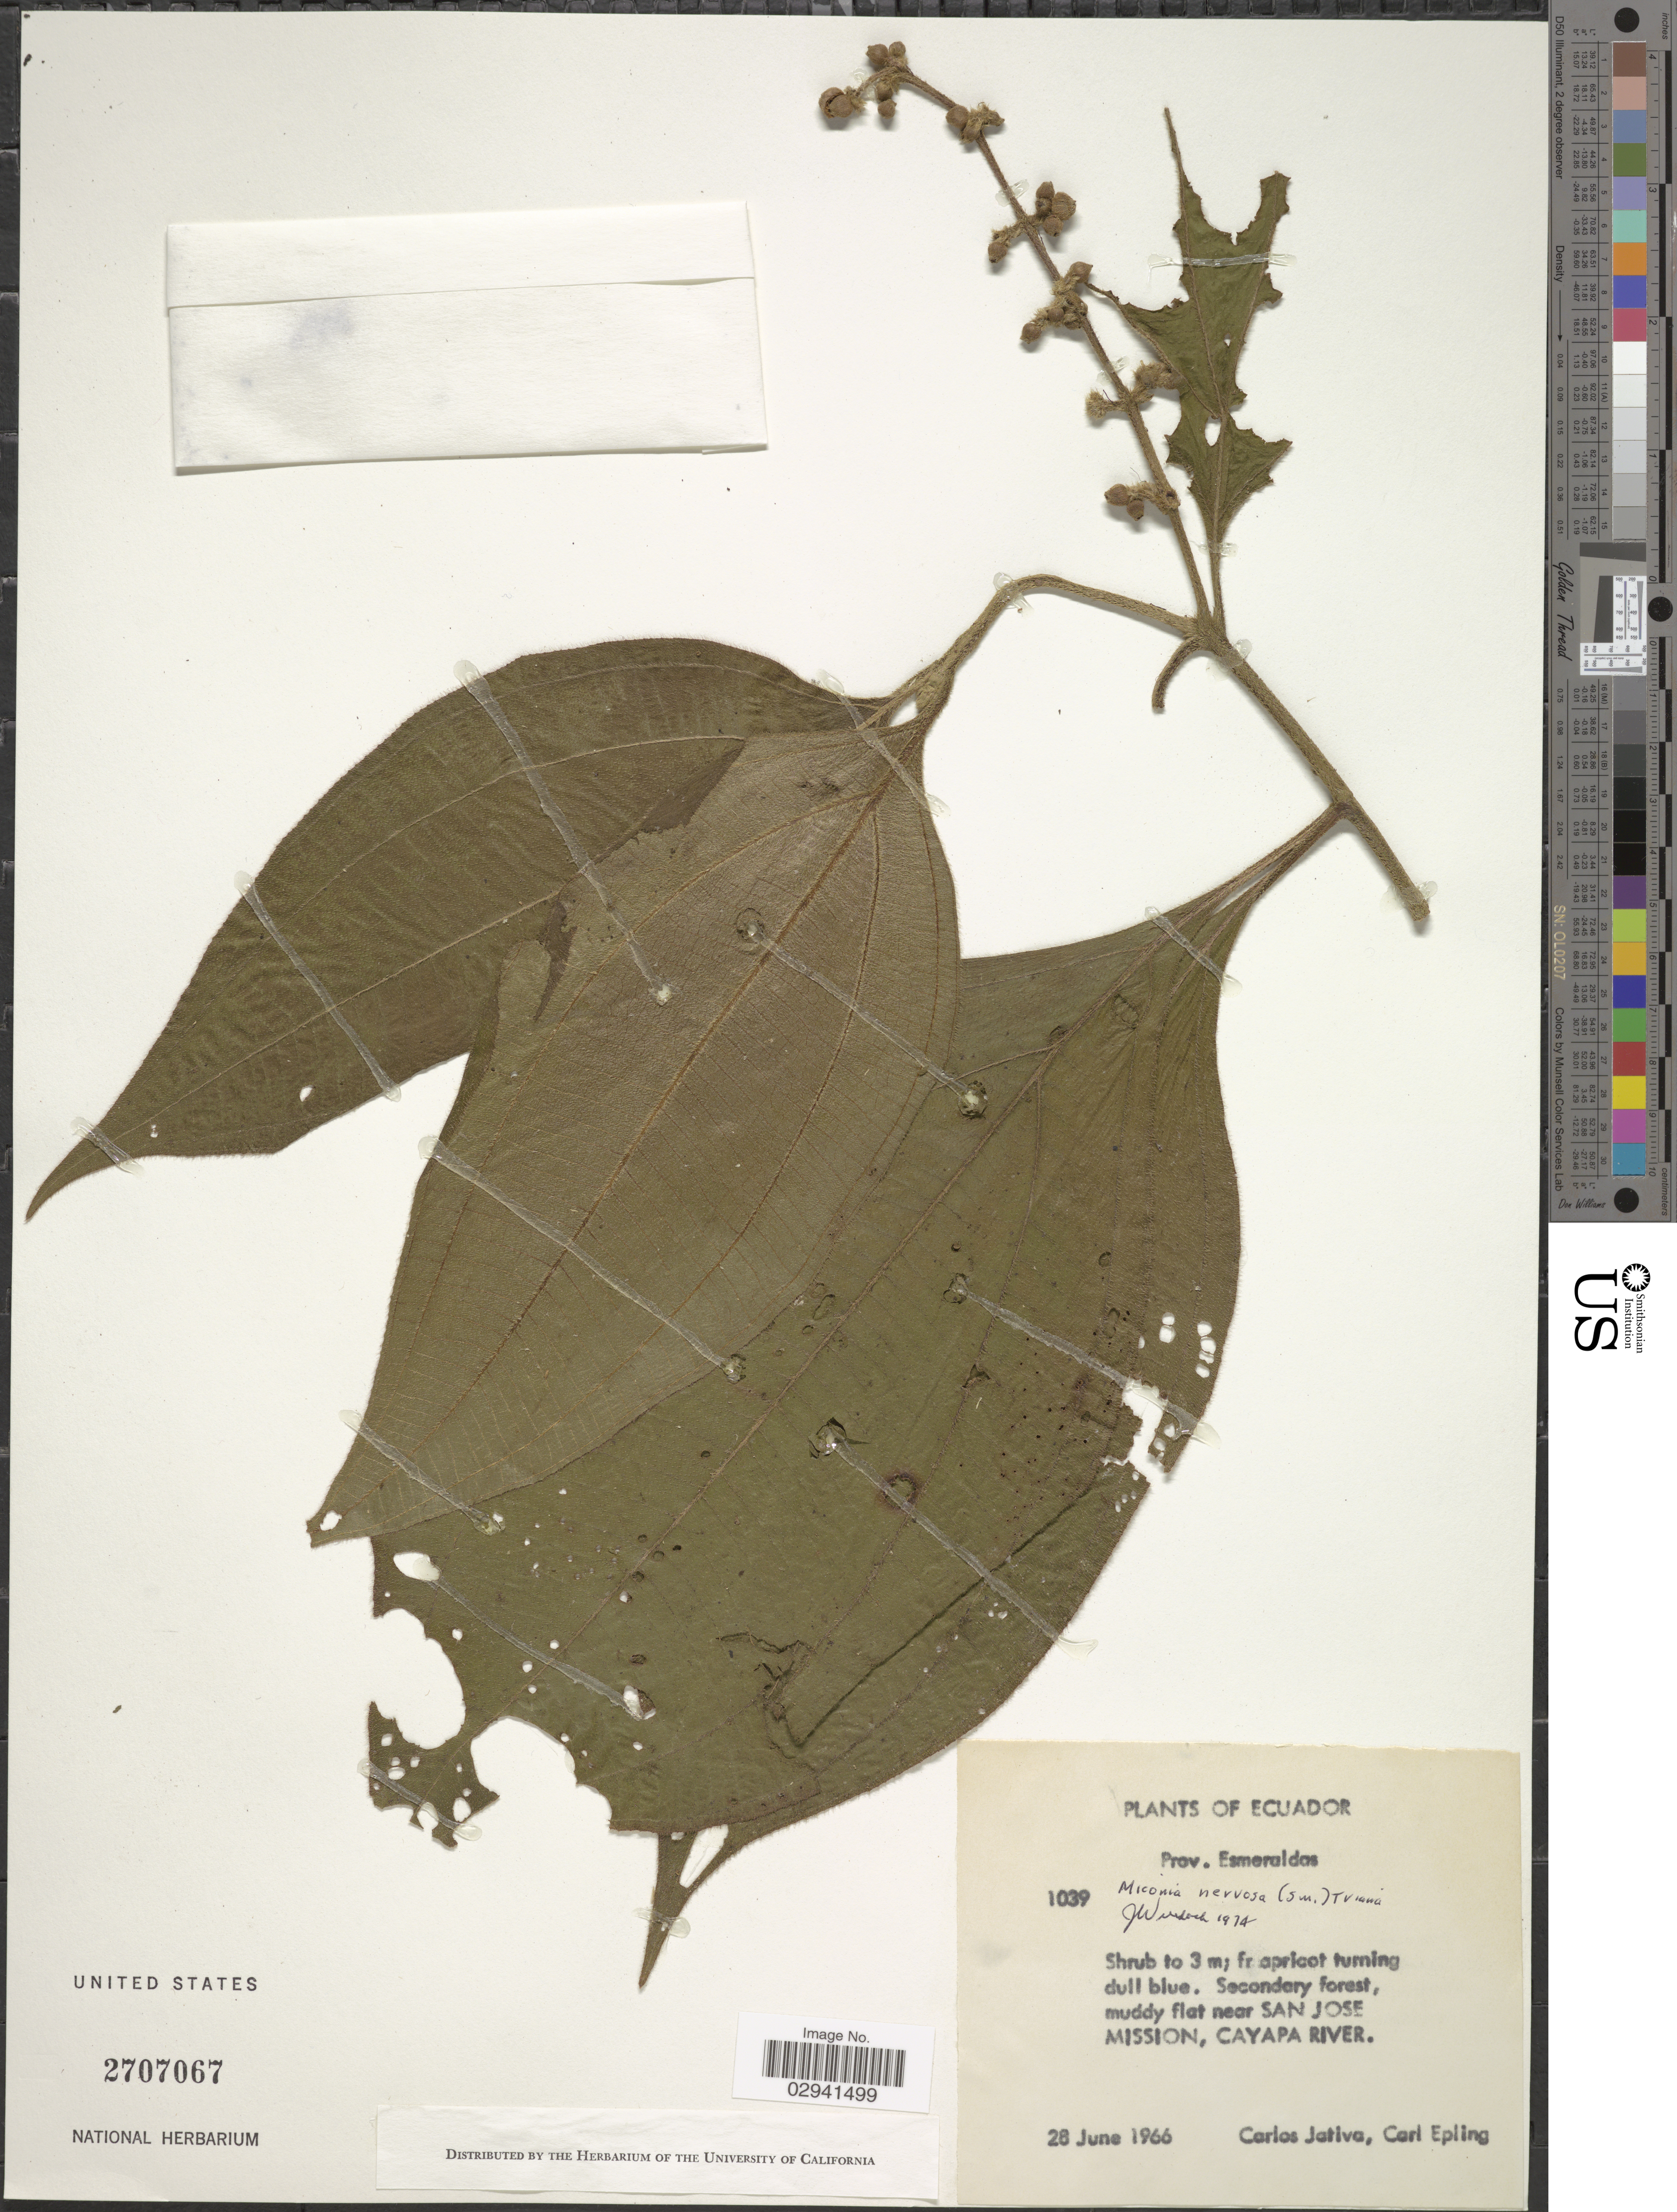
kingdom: Plantae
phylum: Tracheophyta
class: Magnoliopsida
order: Myrtales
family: Melastomataceae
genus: Miconia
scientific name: Miconia nervosa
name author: (Sm.) Triana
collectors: C. D. Játiva & C. C. Epling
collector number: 1039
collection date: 1966-06-28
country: Ecuador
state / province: Esmeraldas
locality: Secondary forest, muddy flat near San Jose Mission, Cayapa River.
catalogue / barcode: US 2707067